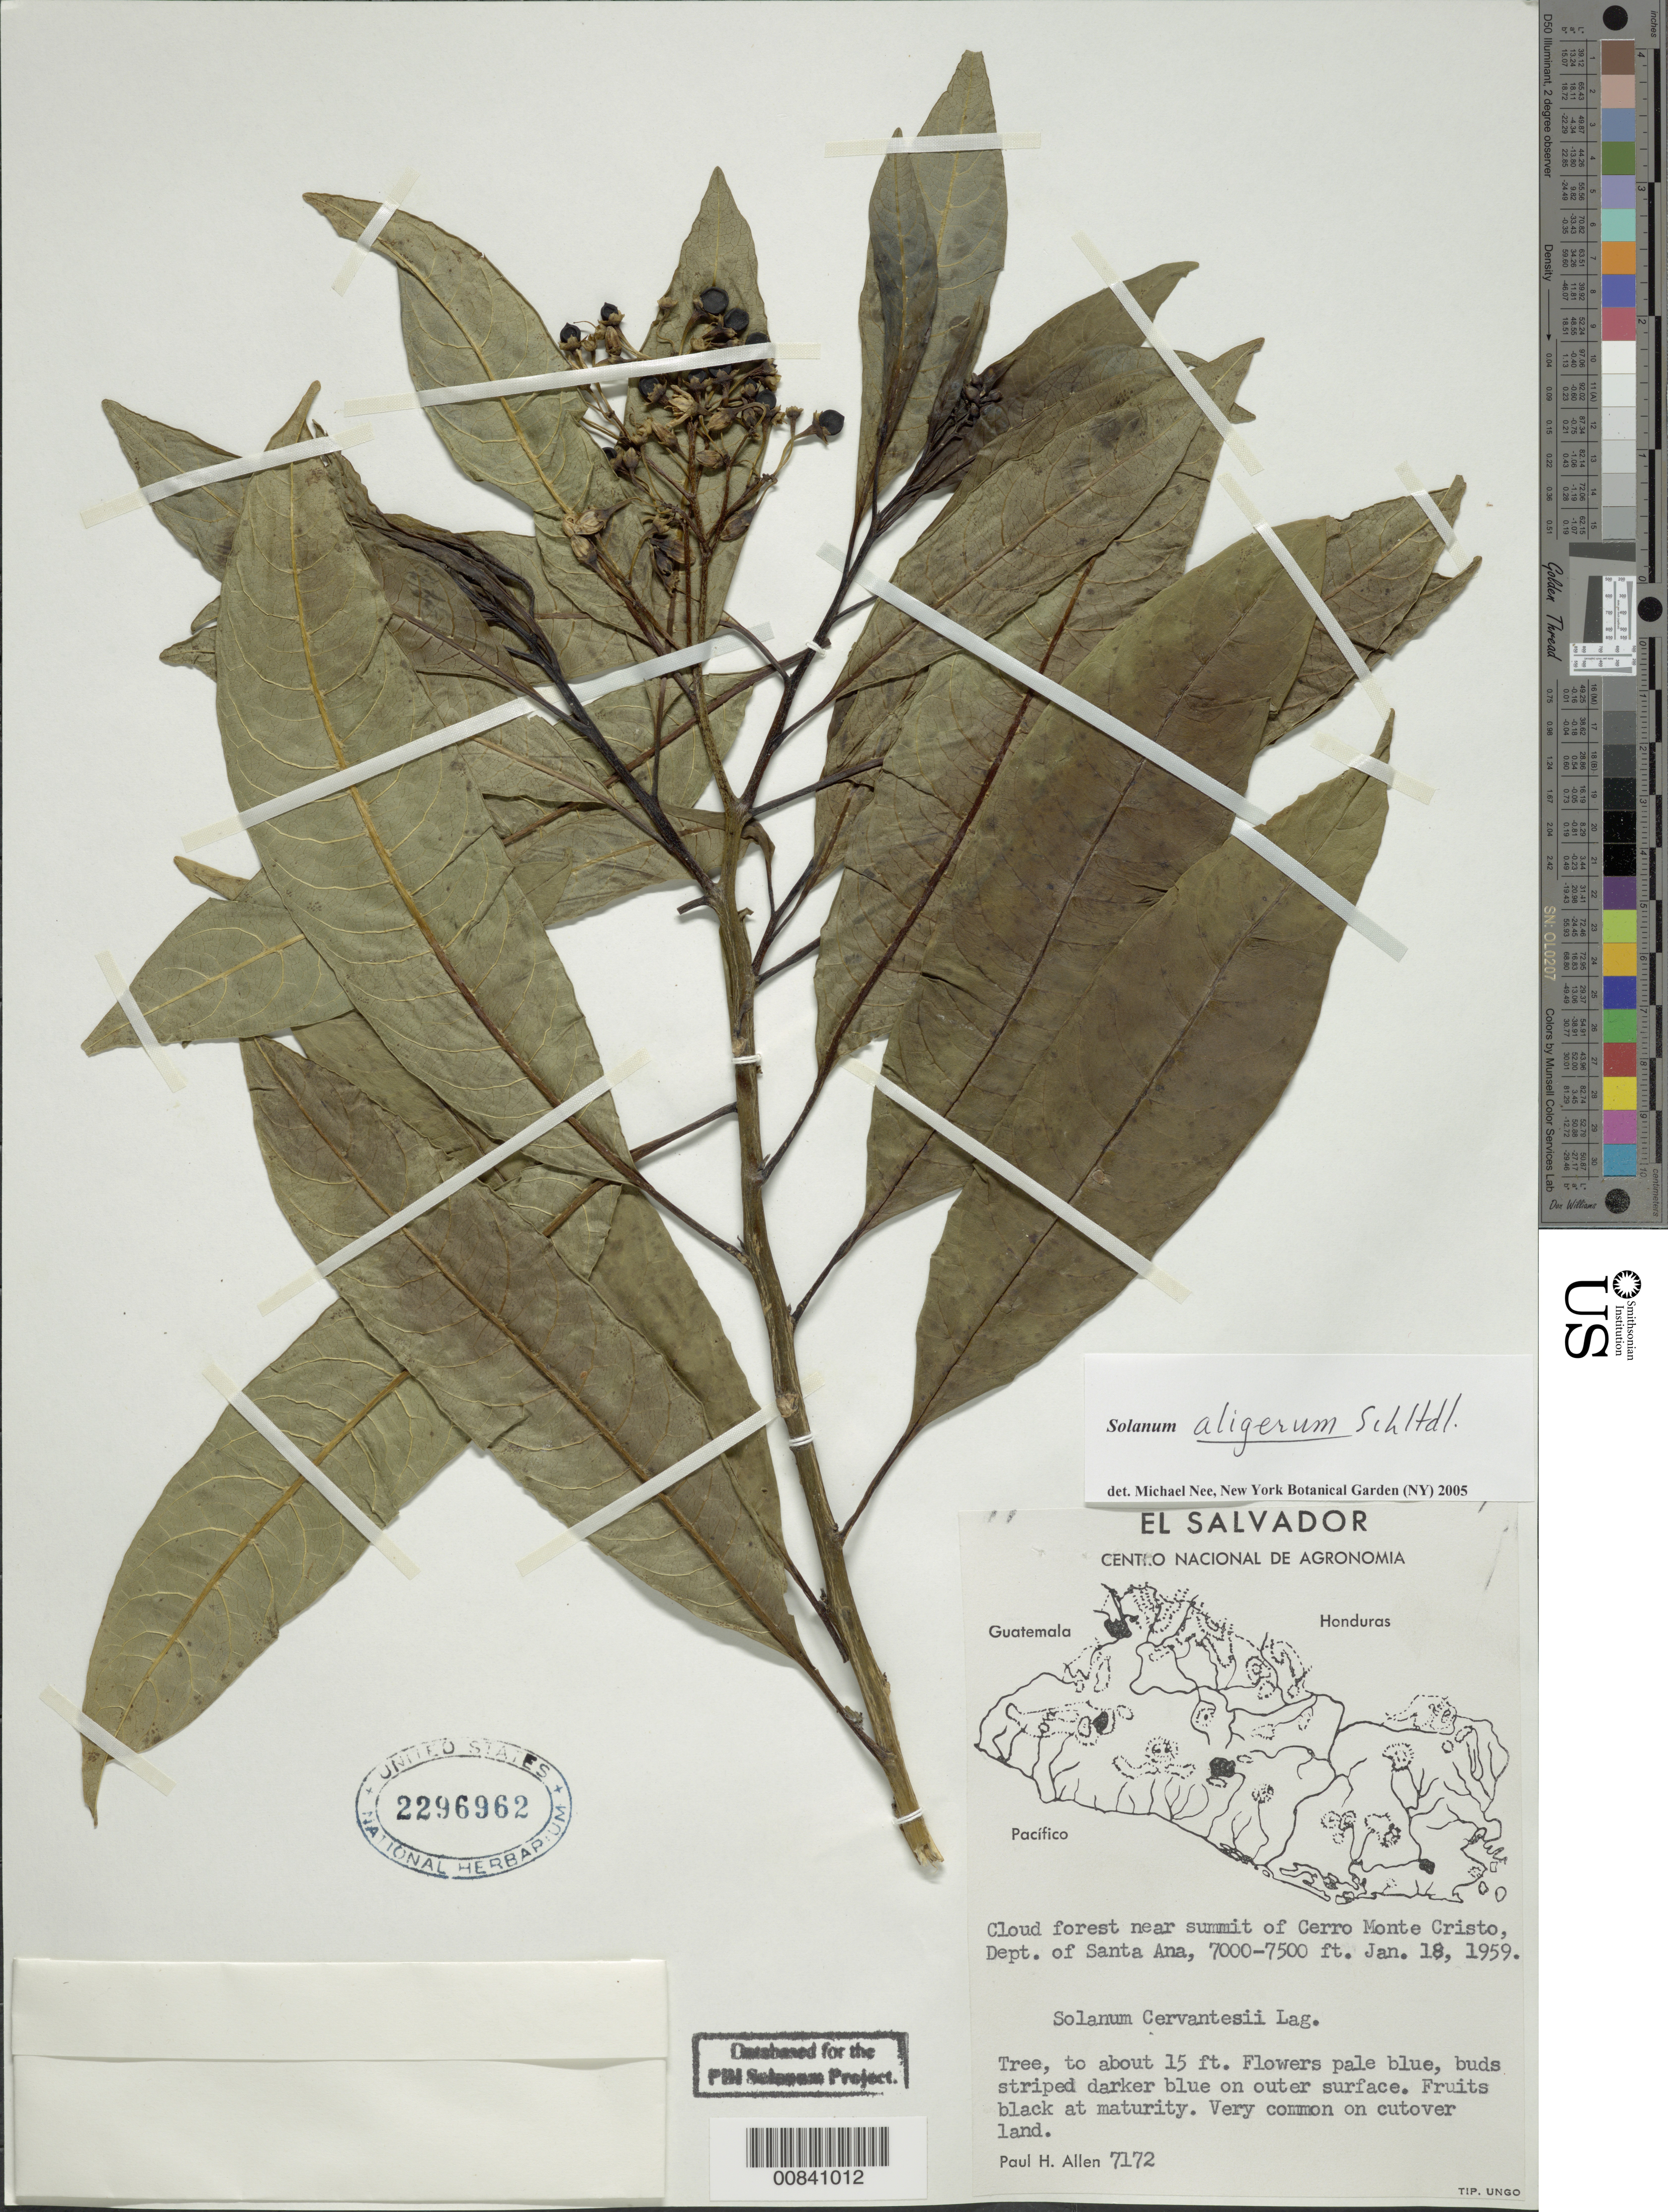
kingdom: Plantae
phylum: Tracheophyta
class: Magnoliopsida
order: Solanales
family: Solanaceae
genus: Solanum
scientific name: Solanum aligerum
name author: Schltdl.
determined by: Knapp, S. D.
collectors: P. H. Allen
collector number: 7172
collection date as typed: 18 Jan 1959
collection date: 1959-01-18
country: El Salvador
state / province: Santa Ana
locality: Near summit of Cerro Monte Cristo.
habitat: Cloud forest.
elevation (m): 2134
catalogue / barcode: US 2296962